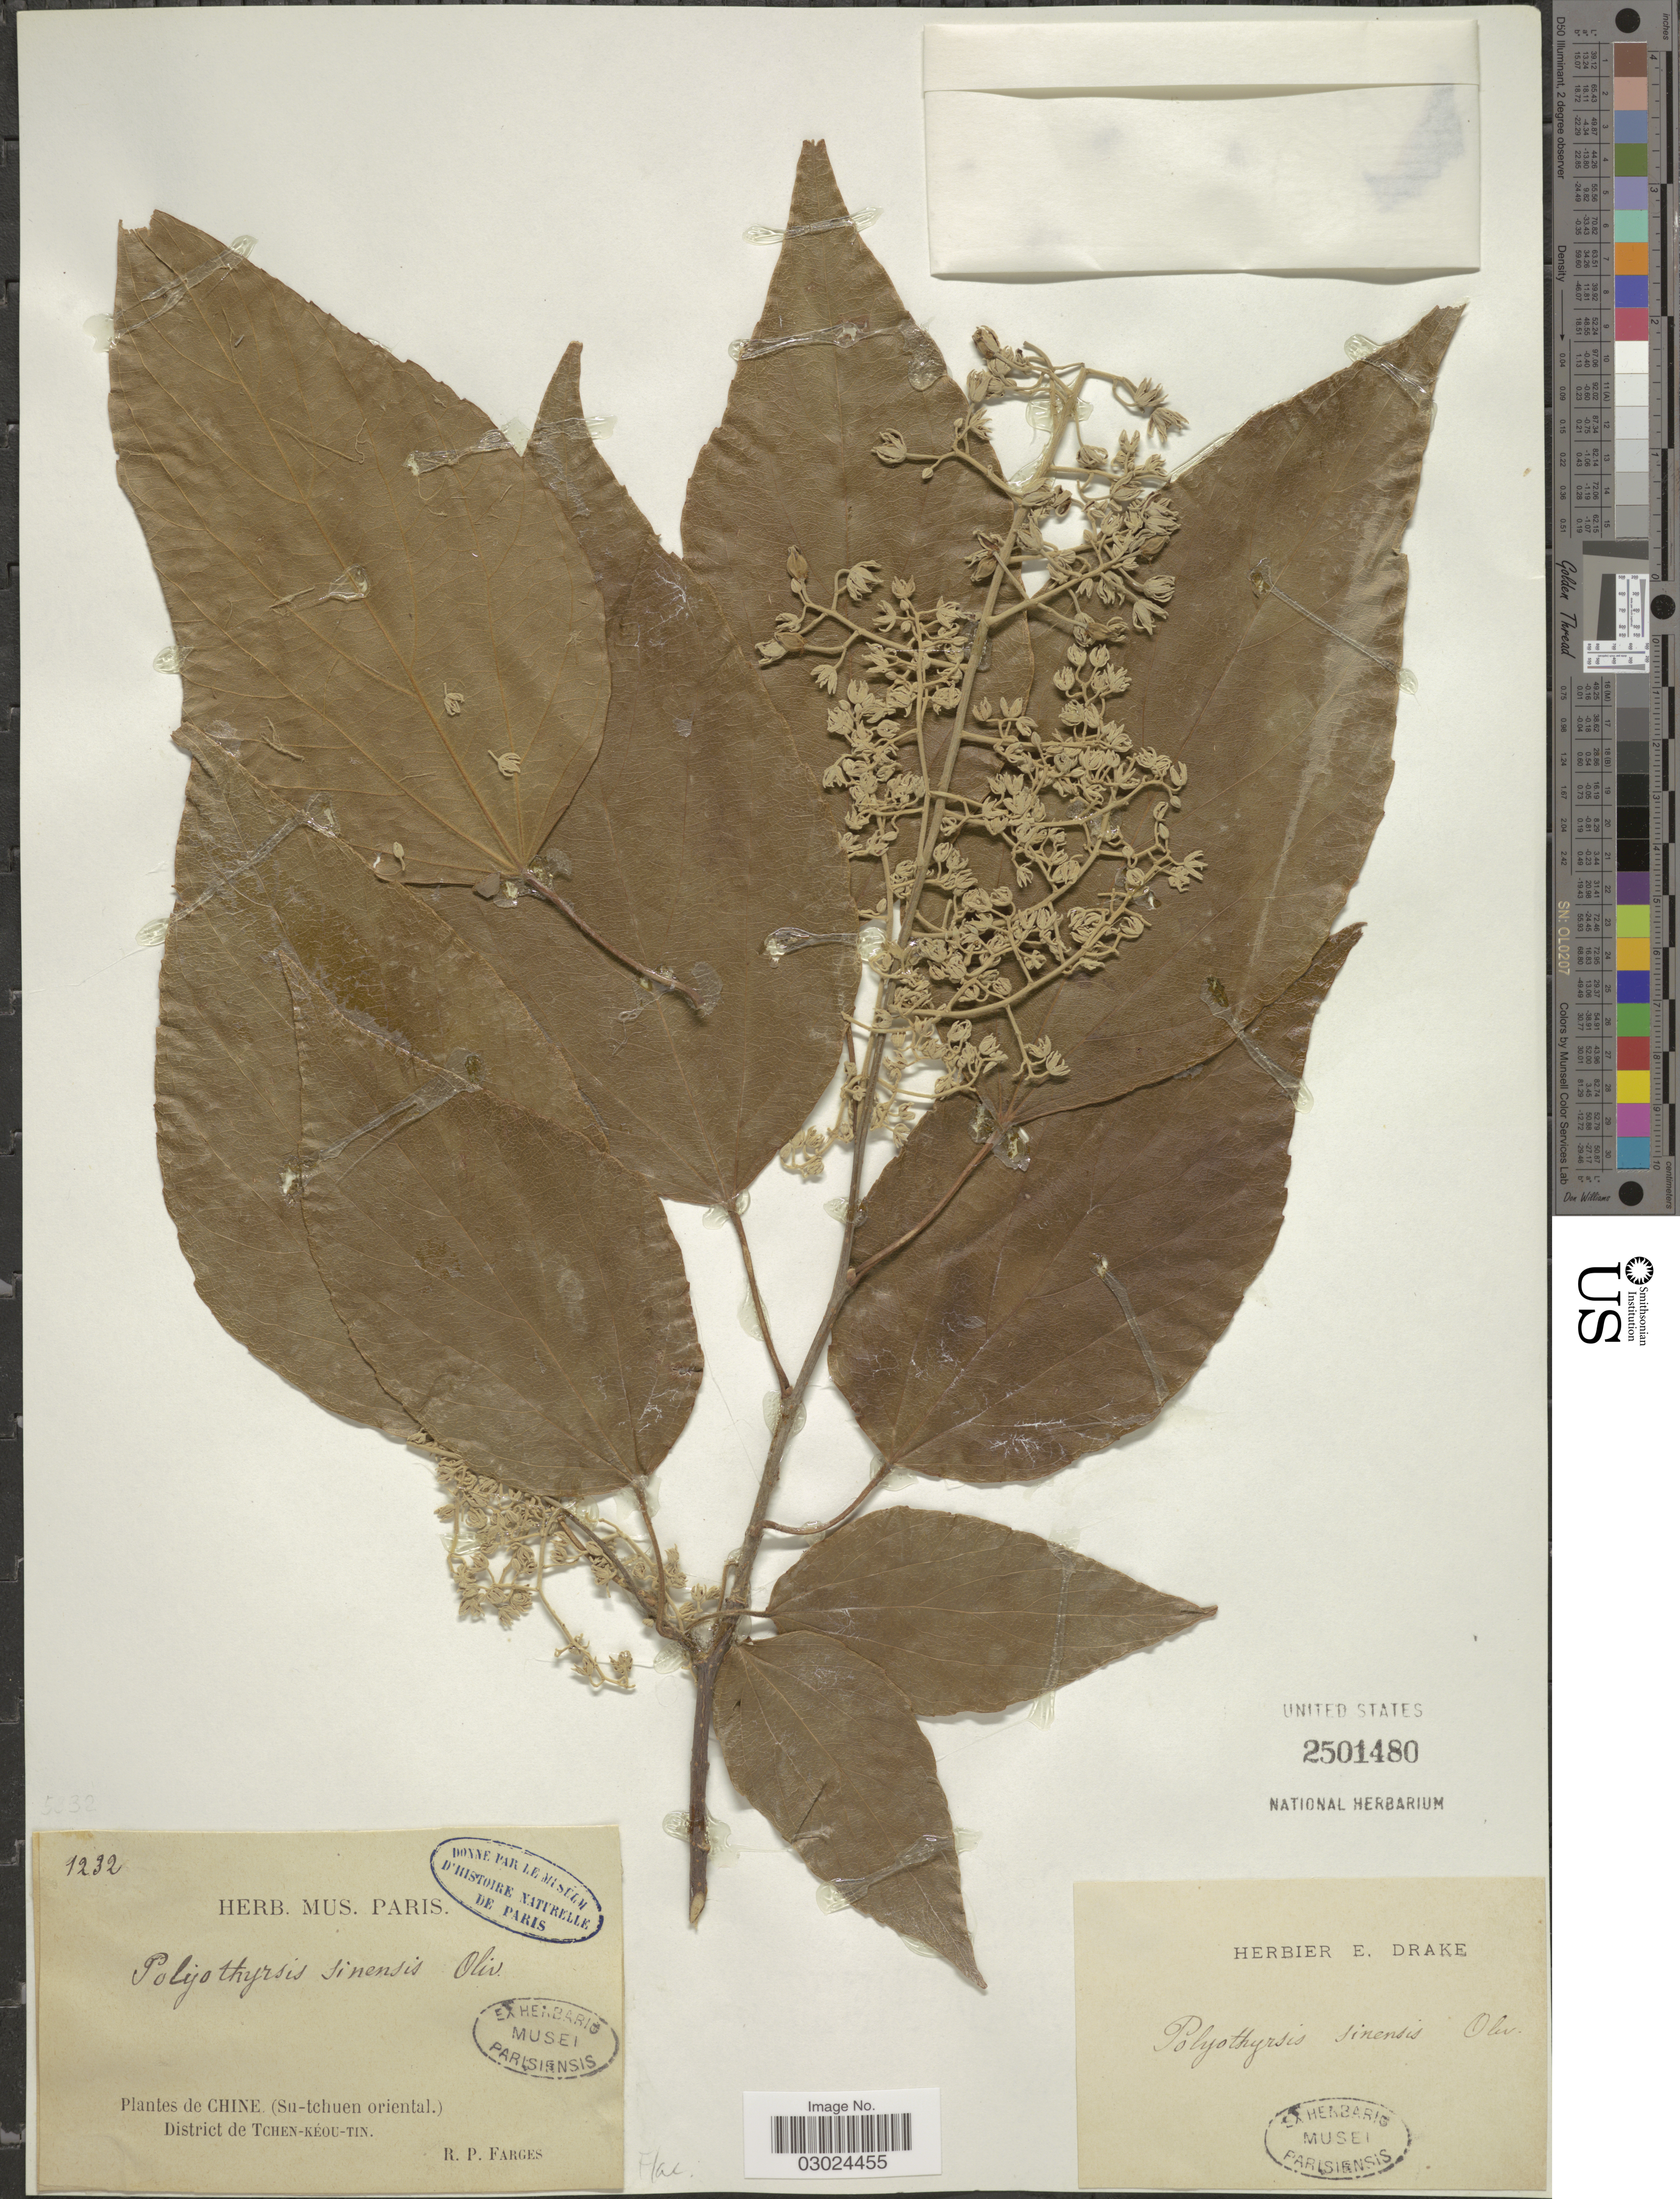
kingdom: Plantae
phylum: Tracheophyta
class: Magnoliopsida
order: Malpighiales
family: Salicaceae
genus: Poliothyrsis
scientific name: Poliothyrsis sinensis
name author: Oliv.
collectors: R. Farges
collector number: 9232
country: China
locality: (Su-tchuen oriental.) District de Tchen-Kéou-Tin.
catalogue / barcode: US 2501480